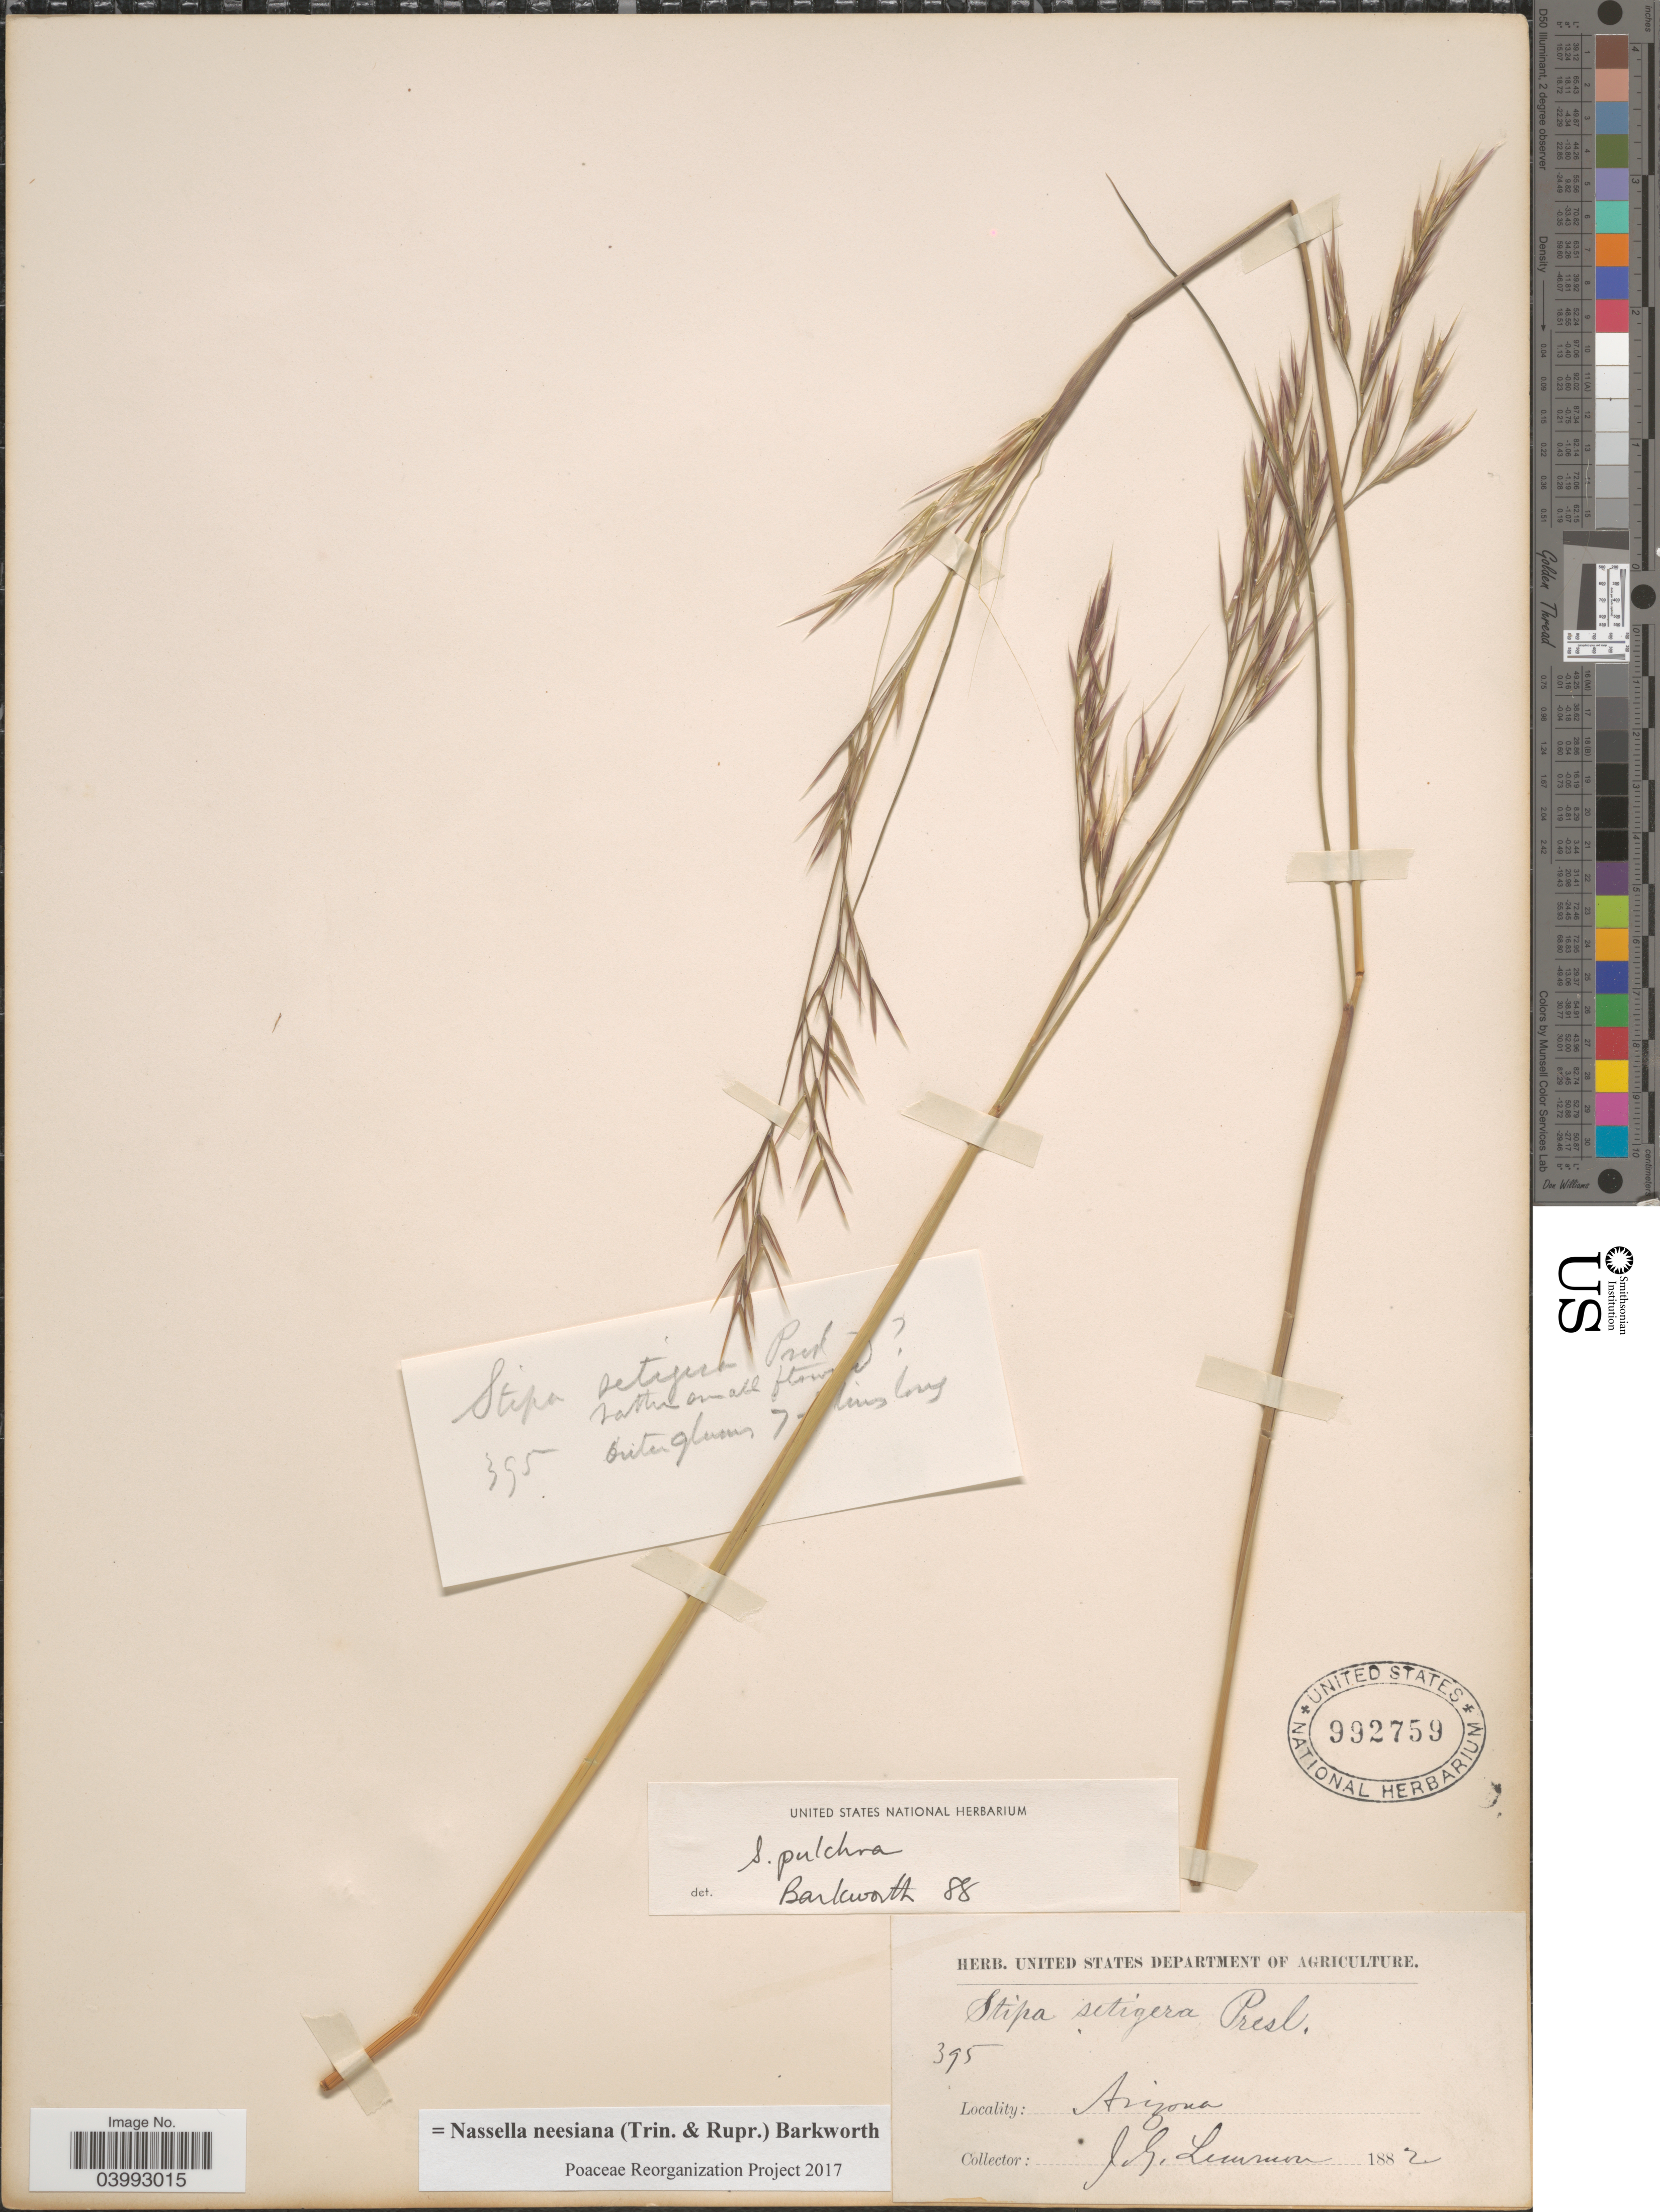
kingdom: Plantae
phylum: Tracheophyta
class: Liliopsida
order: Poales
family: Poaceae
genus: Nassella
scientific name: Nassella neesiana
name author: (Trin. & Rupr.) Barkworth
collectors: J. Lemmon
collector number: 395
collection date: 1882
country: United States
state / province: Arizona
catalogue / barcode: US 992759